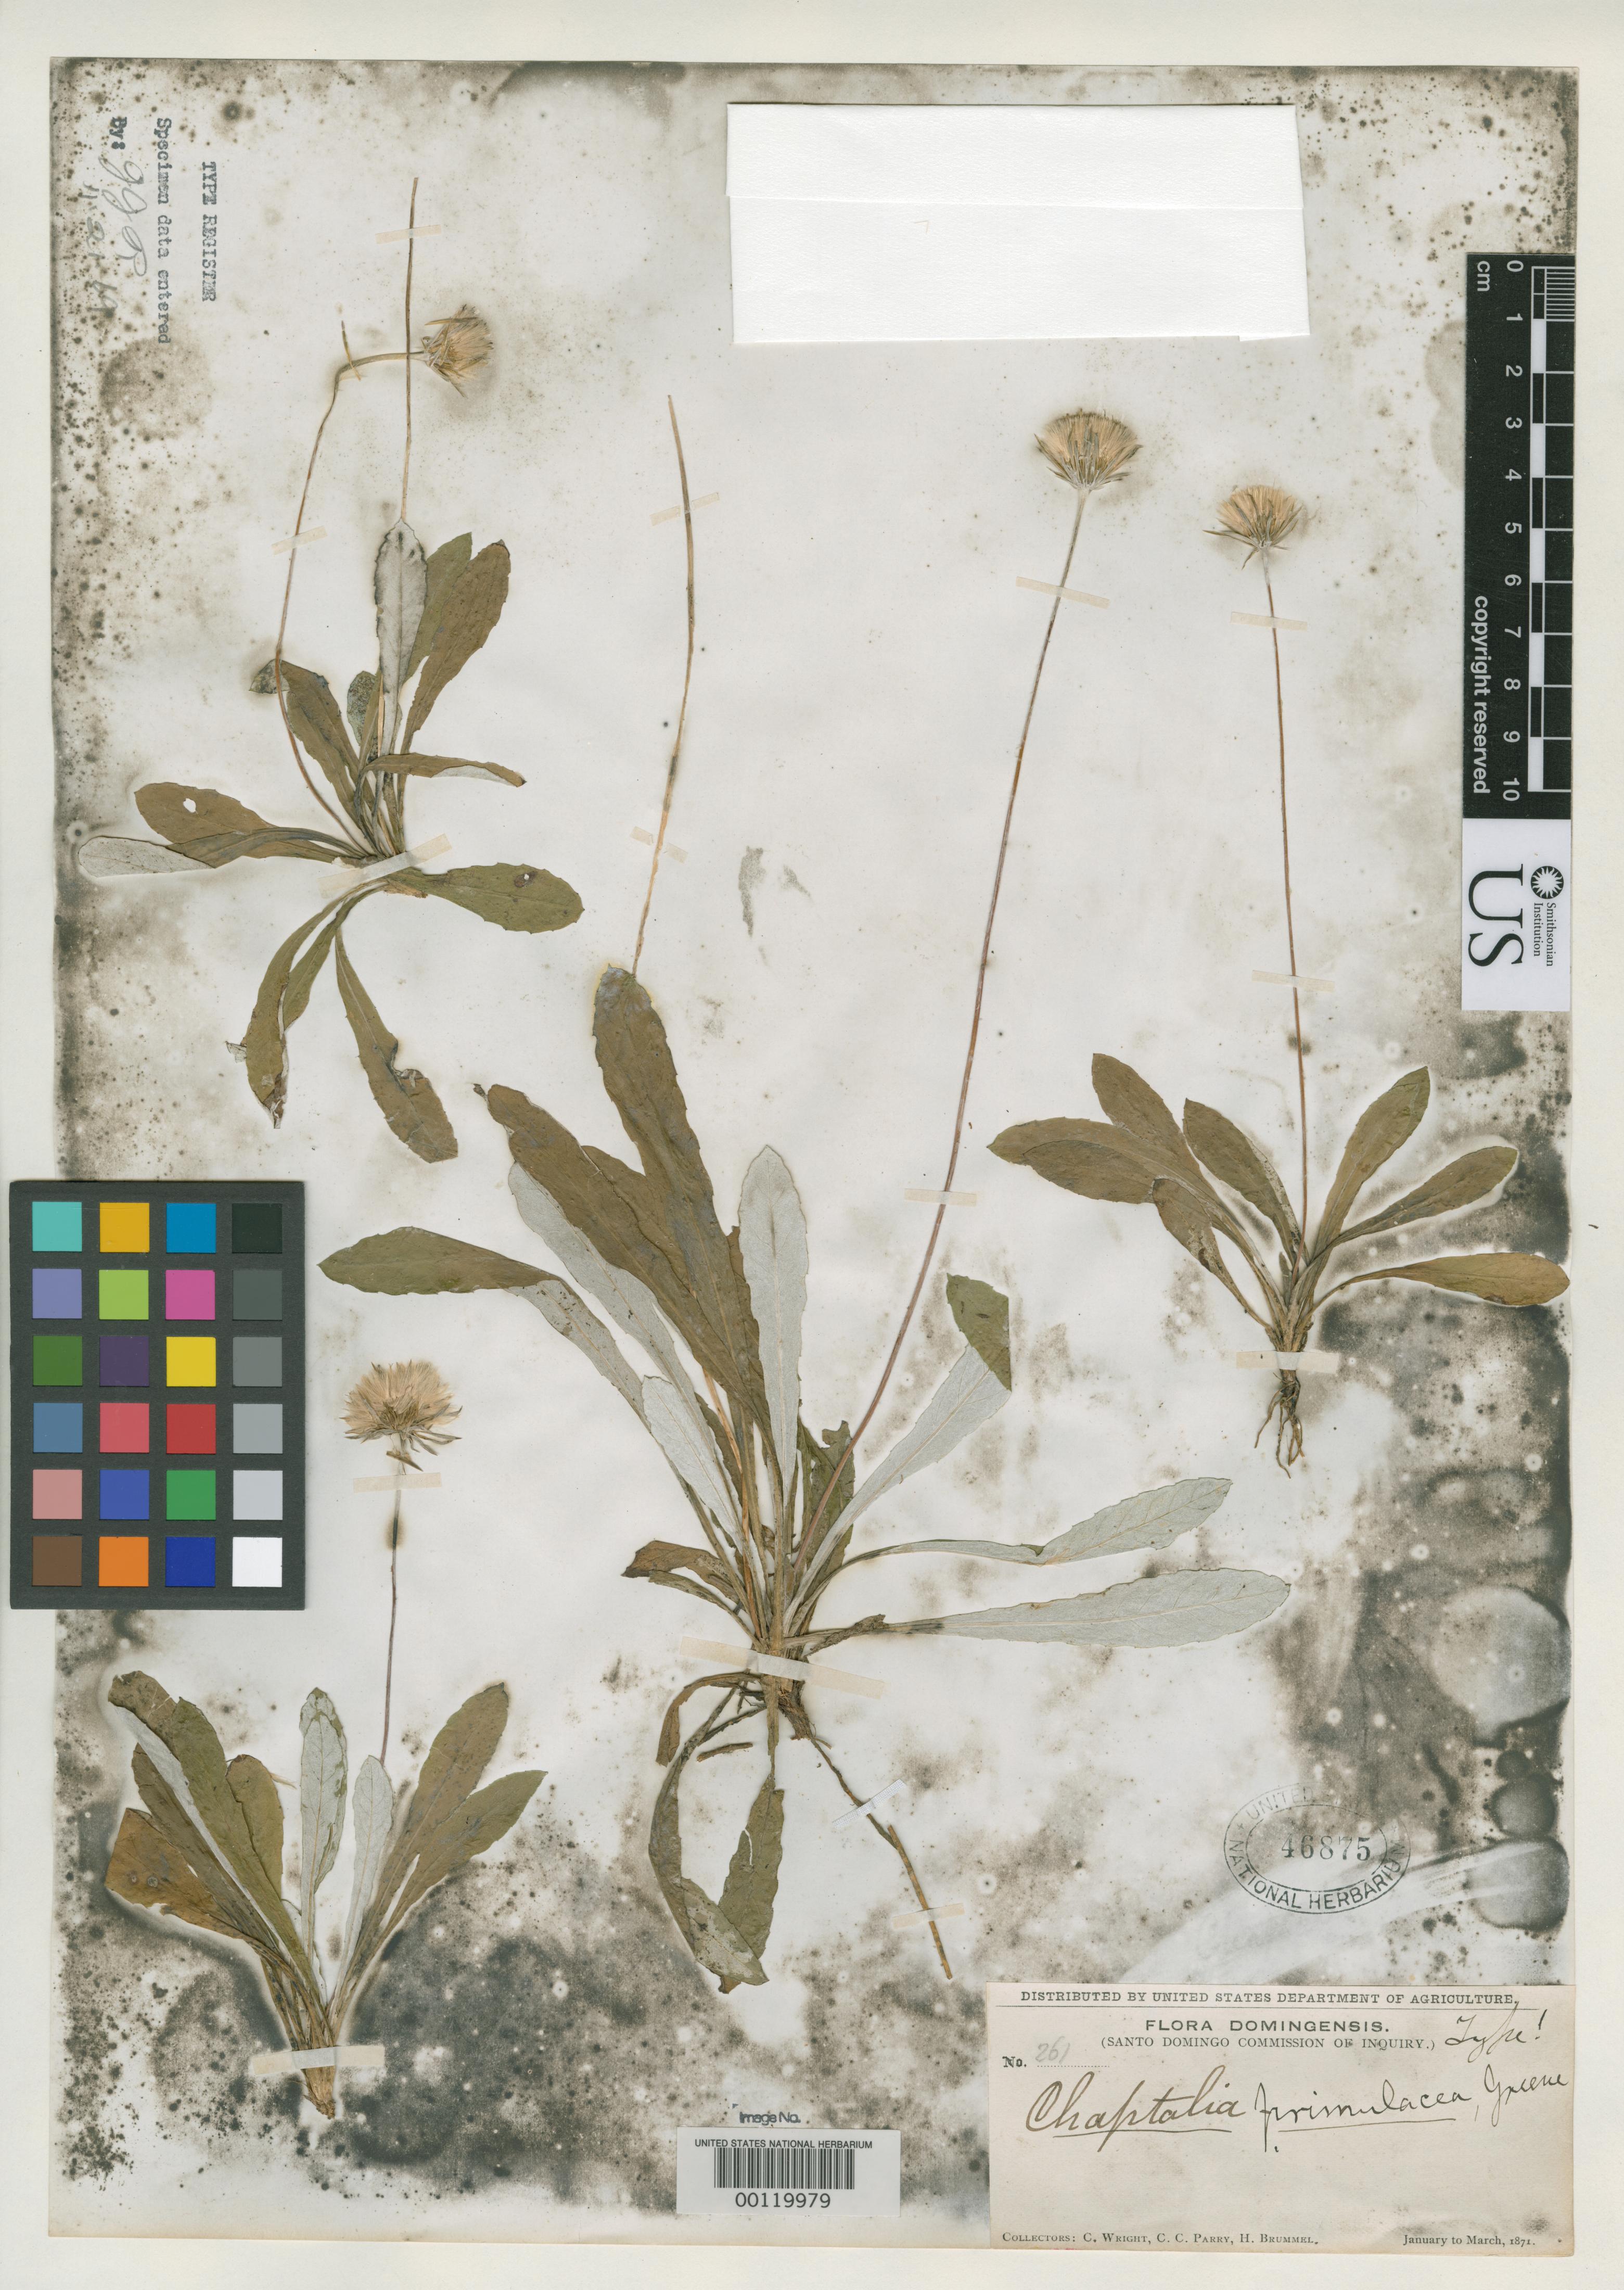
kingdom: Plantae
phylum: Tracheophyta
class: Magnoliopsida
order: Asterales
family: Asteraceae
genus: Chaptalia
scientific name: Chaptalia primulacea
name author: Greene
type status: Holotype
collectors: C. Wright, C. C. Parry & H. Brummel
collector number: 261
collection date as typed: Jan 1871 to -- Mar 1871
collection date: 1871-01/1871-03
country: Dominican Republic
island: Hispaniola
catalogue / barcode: US 46875